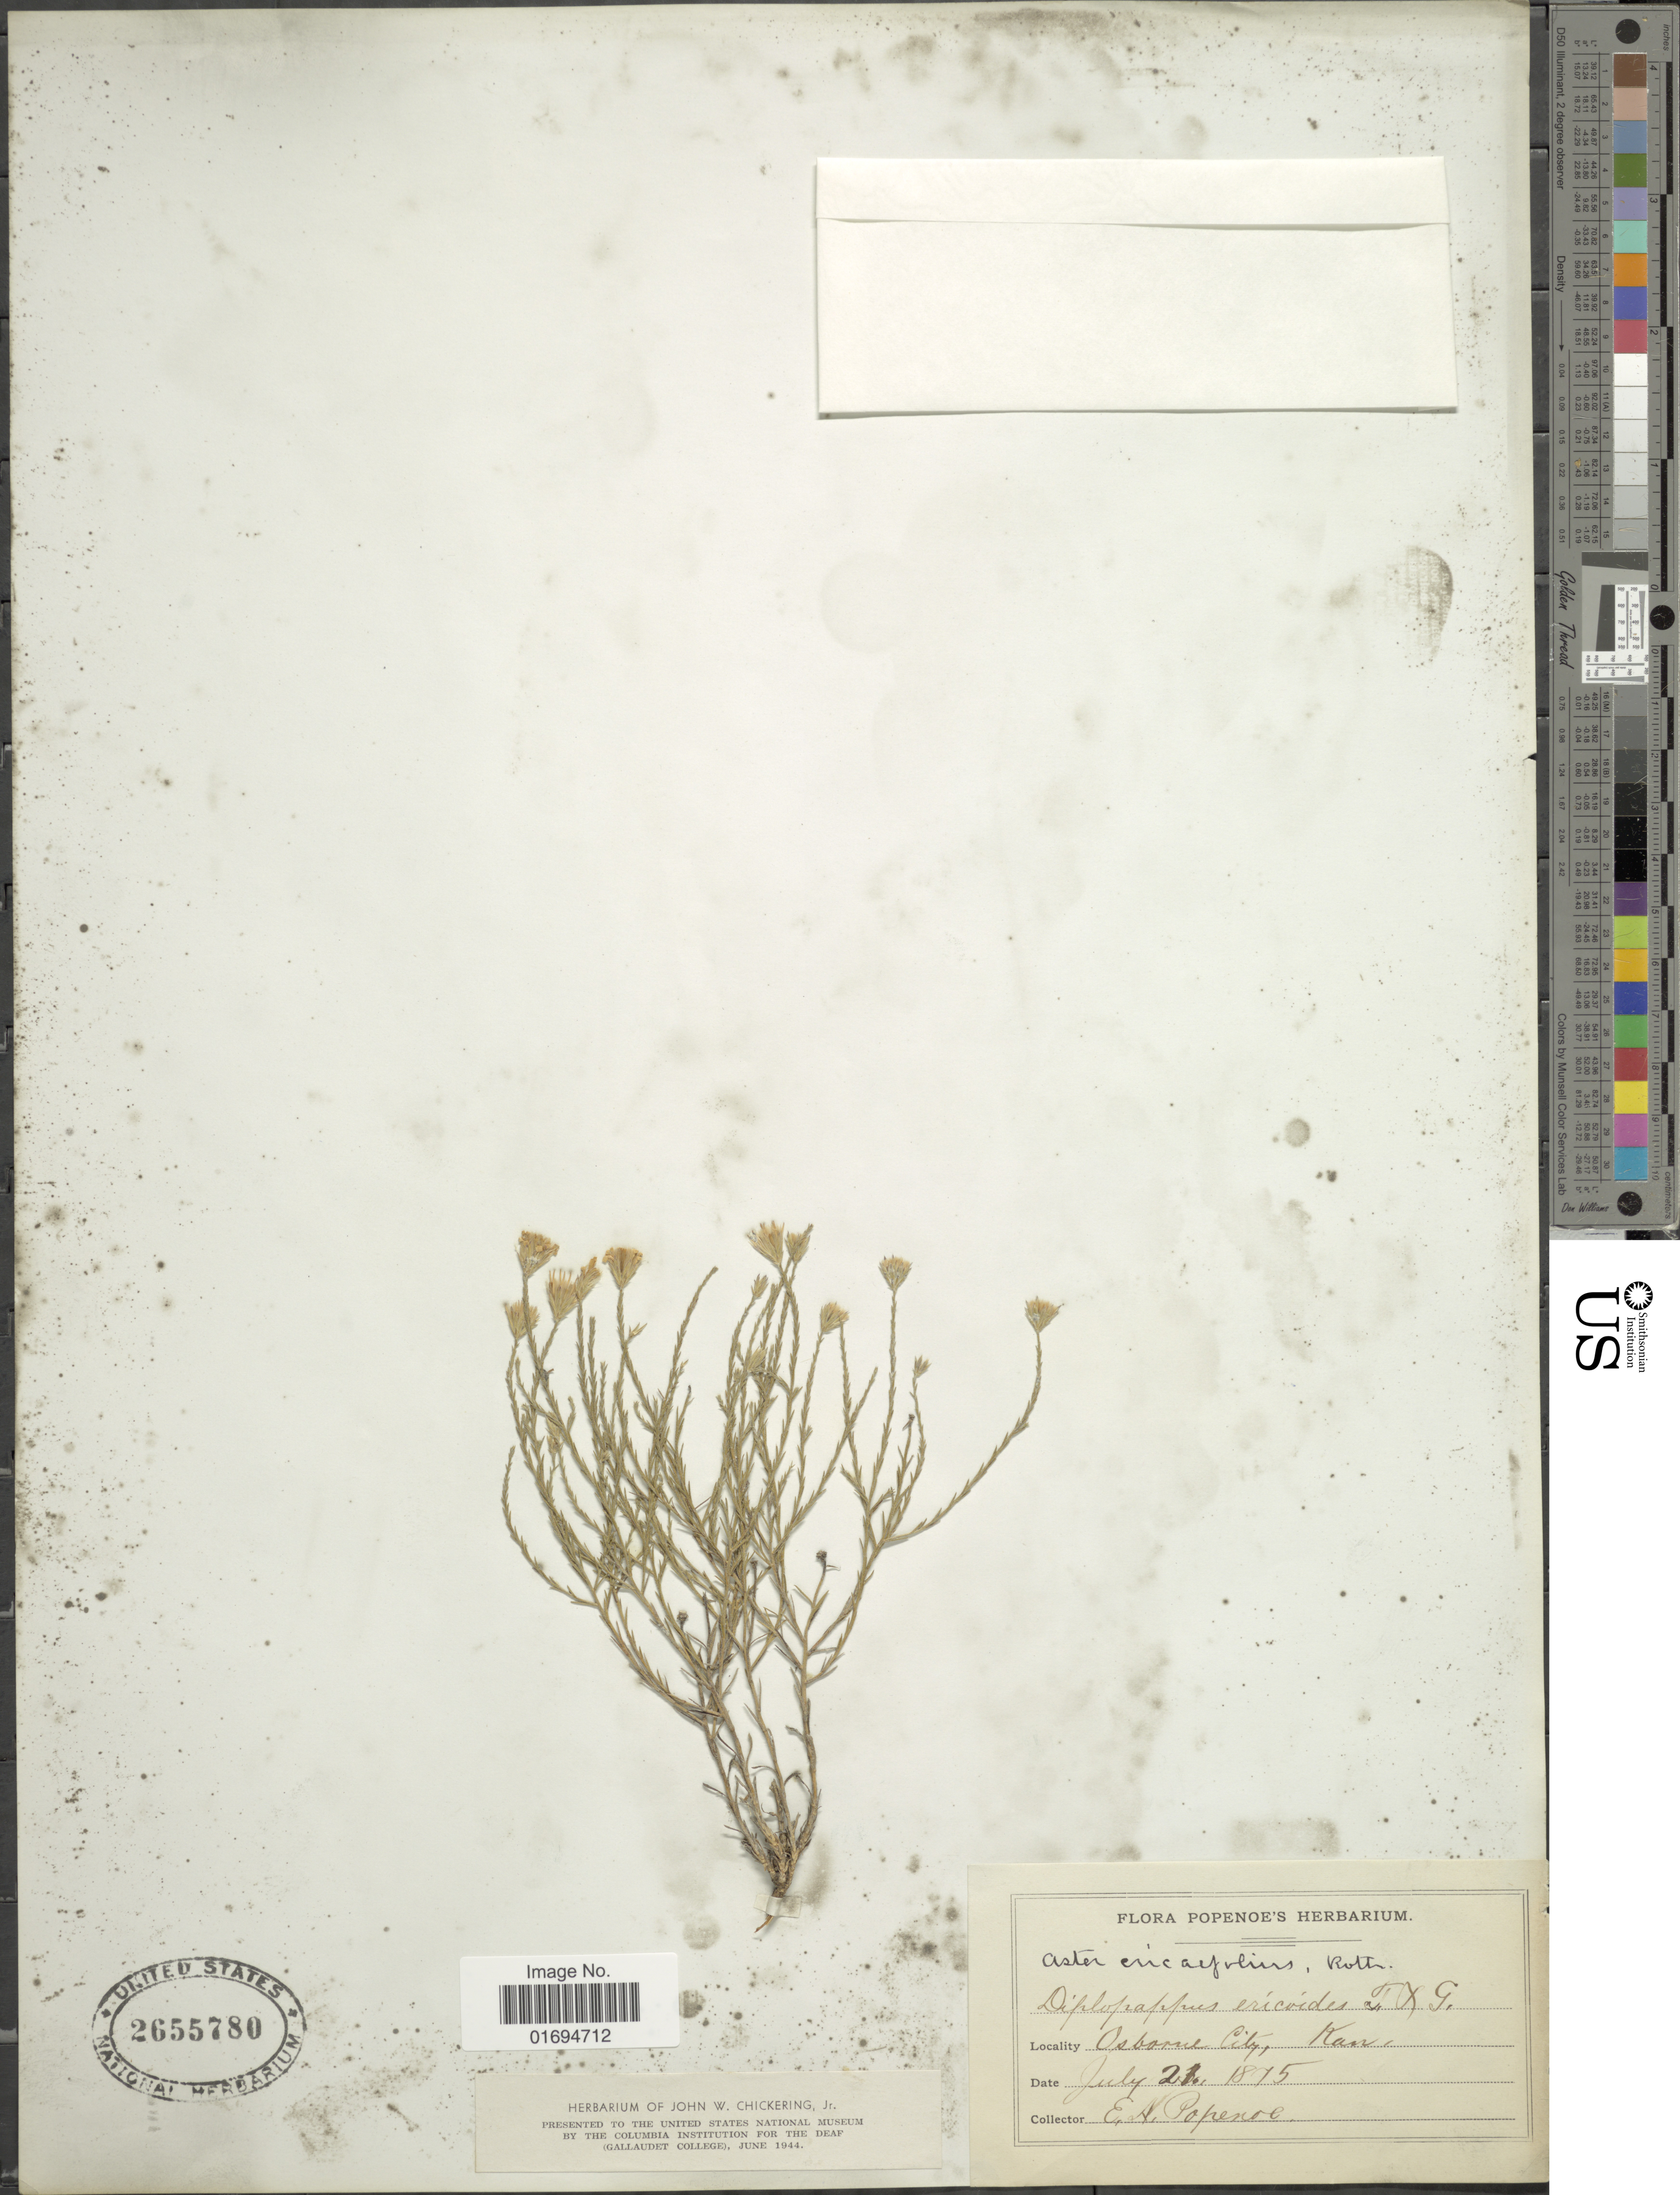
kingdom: Plantae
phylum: Tracheophyta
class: Magnoliopsida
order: Asterales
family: Asteraceae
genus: Chaetopappa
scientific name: Chaetopappa ericoides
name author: (Torr.) G.L. Nesom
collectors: E. A. Popenoe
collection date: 1875-07-21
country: United States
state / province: Kansas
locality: Osbourne City, Kan.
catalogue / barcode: US 2655780